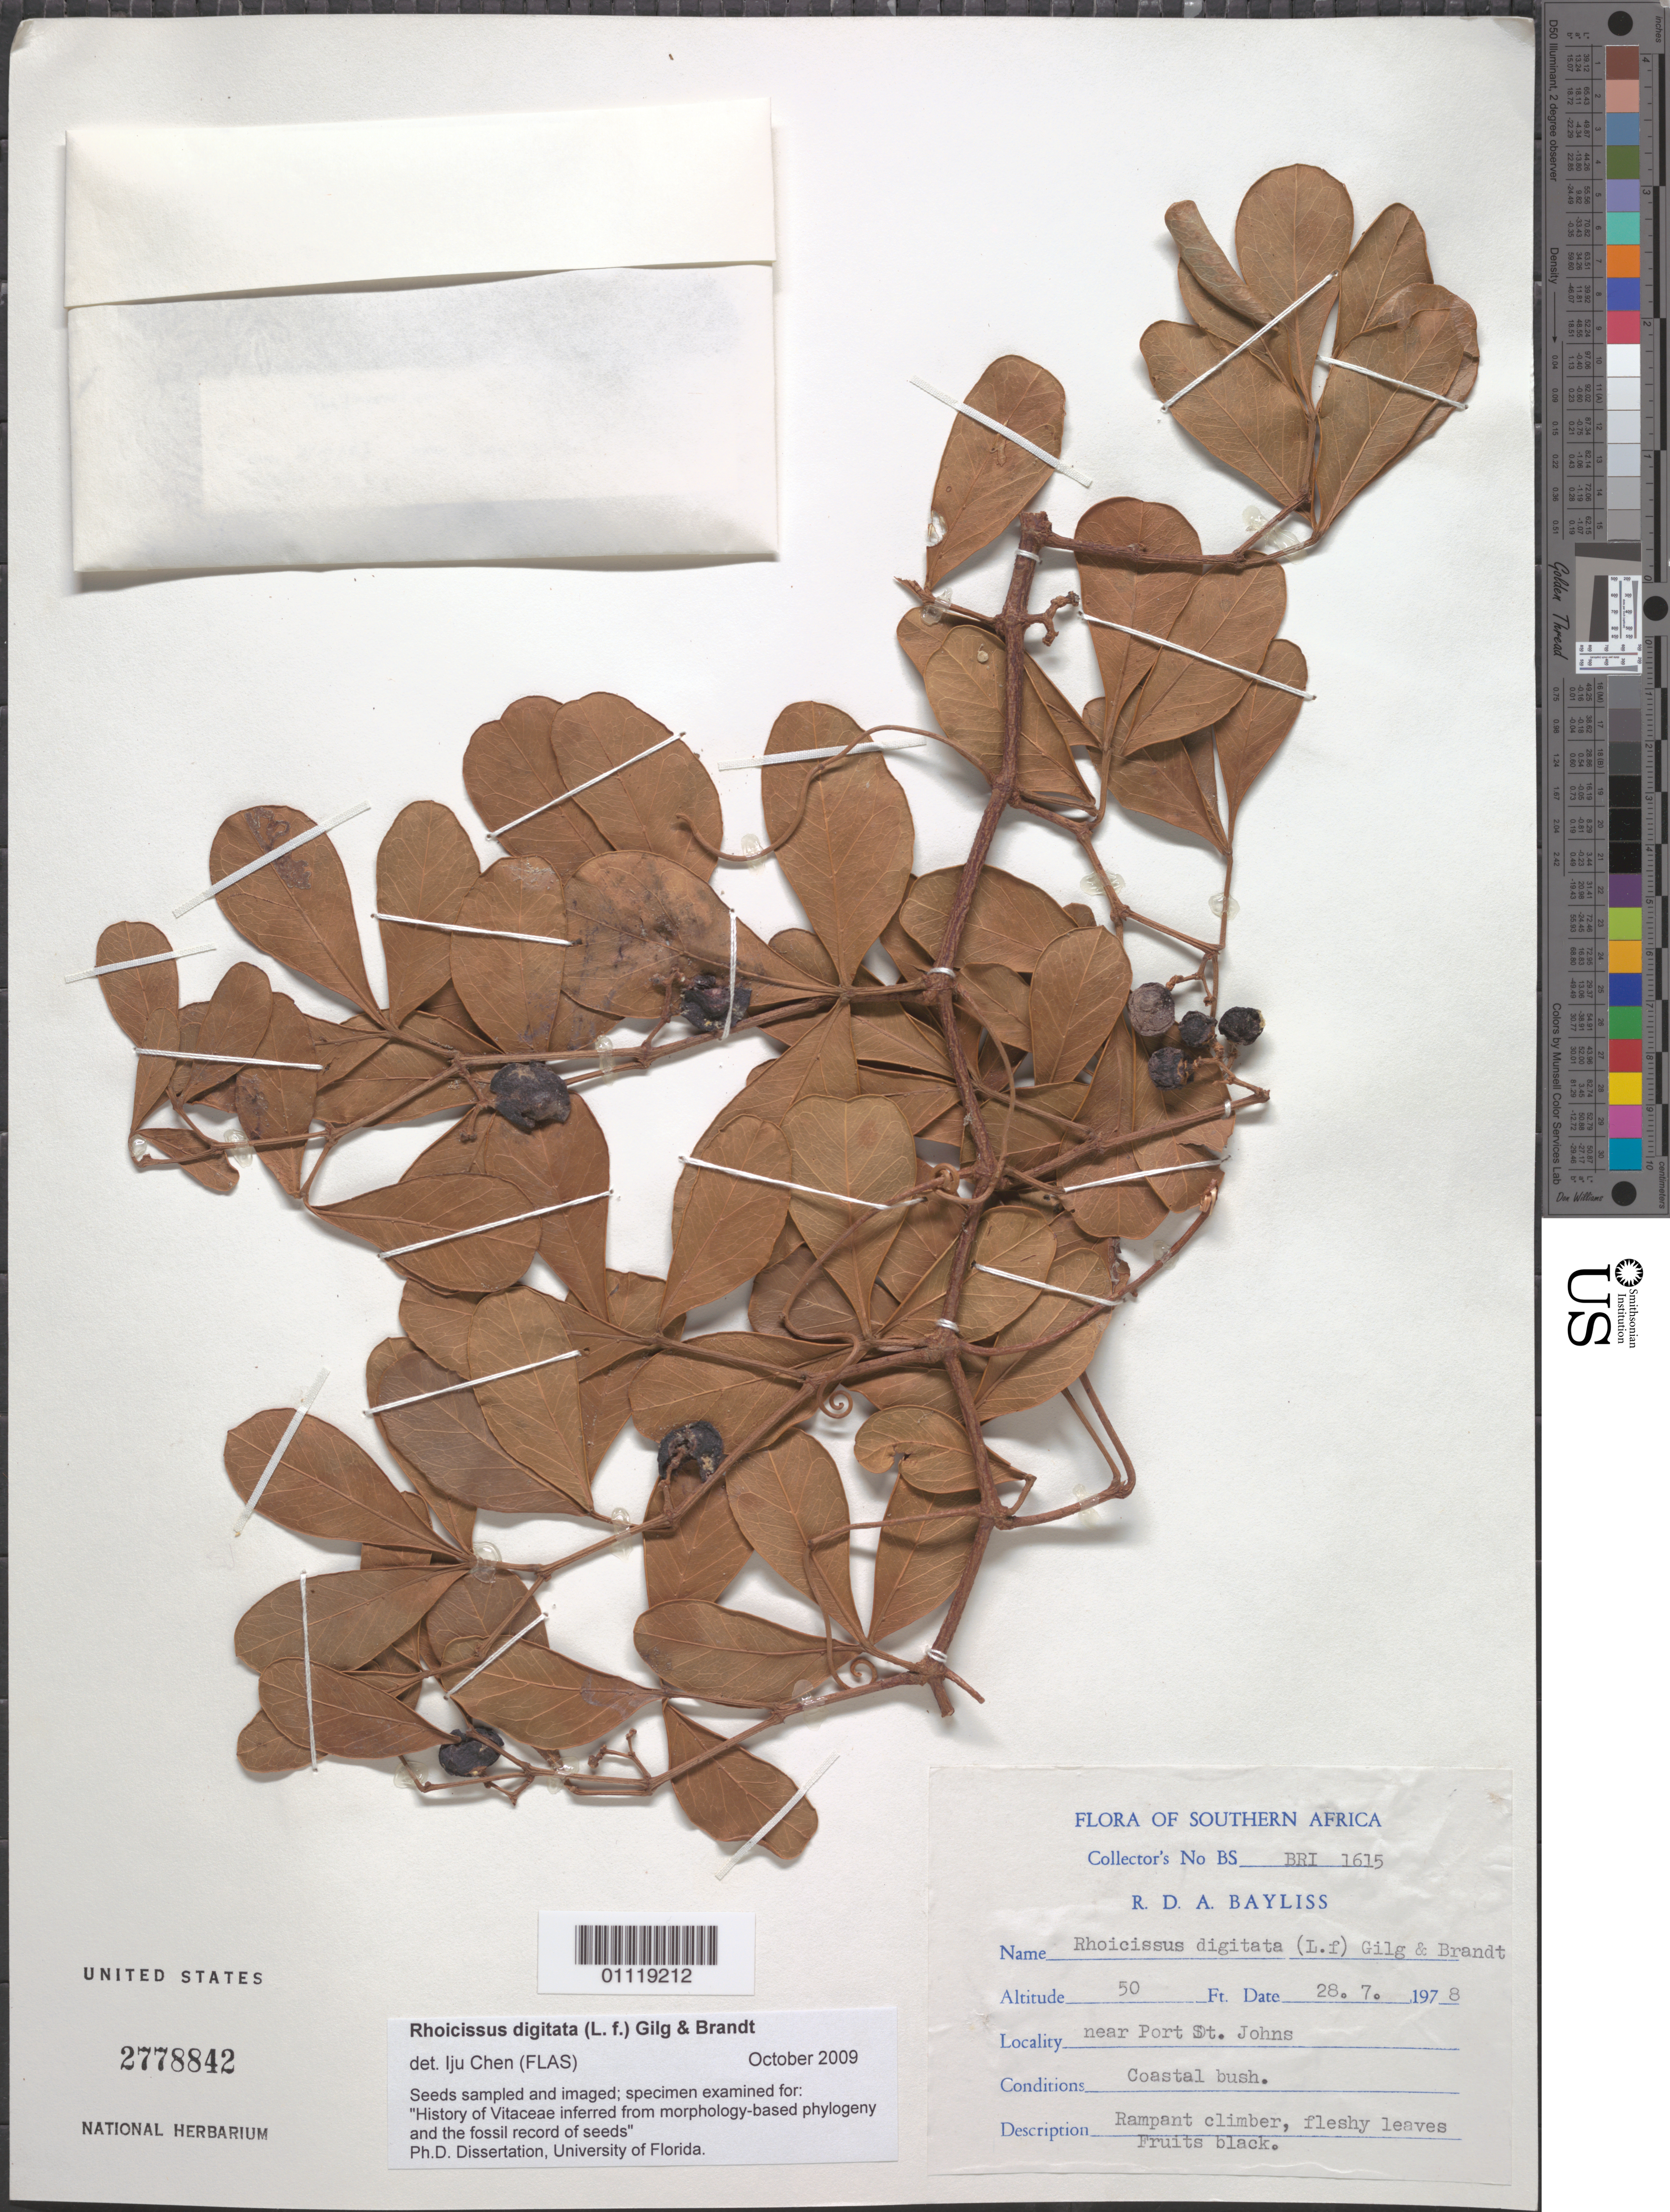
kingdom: Plantae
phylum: Tracheophyta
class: Magnoliopsida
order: Vitales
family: Vitaceae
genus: Rhoicissus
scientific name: Rhoicissus digitata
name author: Gilg & M. Brandt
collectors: R. D. Bayliss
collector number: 1615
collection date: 1978-07-28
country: South Africa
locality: Near Port St Johns.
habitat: Coastal bush. Rampant climber.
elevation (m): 15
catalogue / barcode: US 2778842